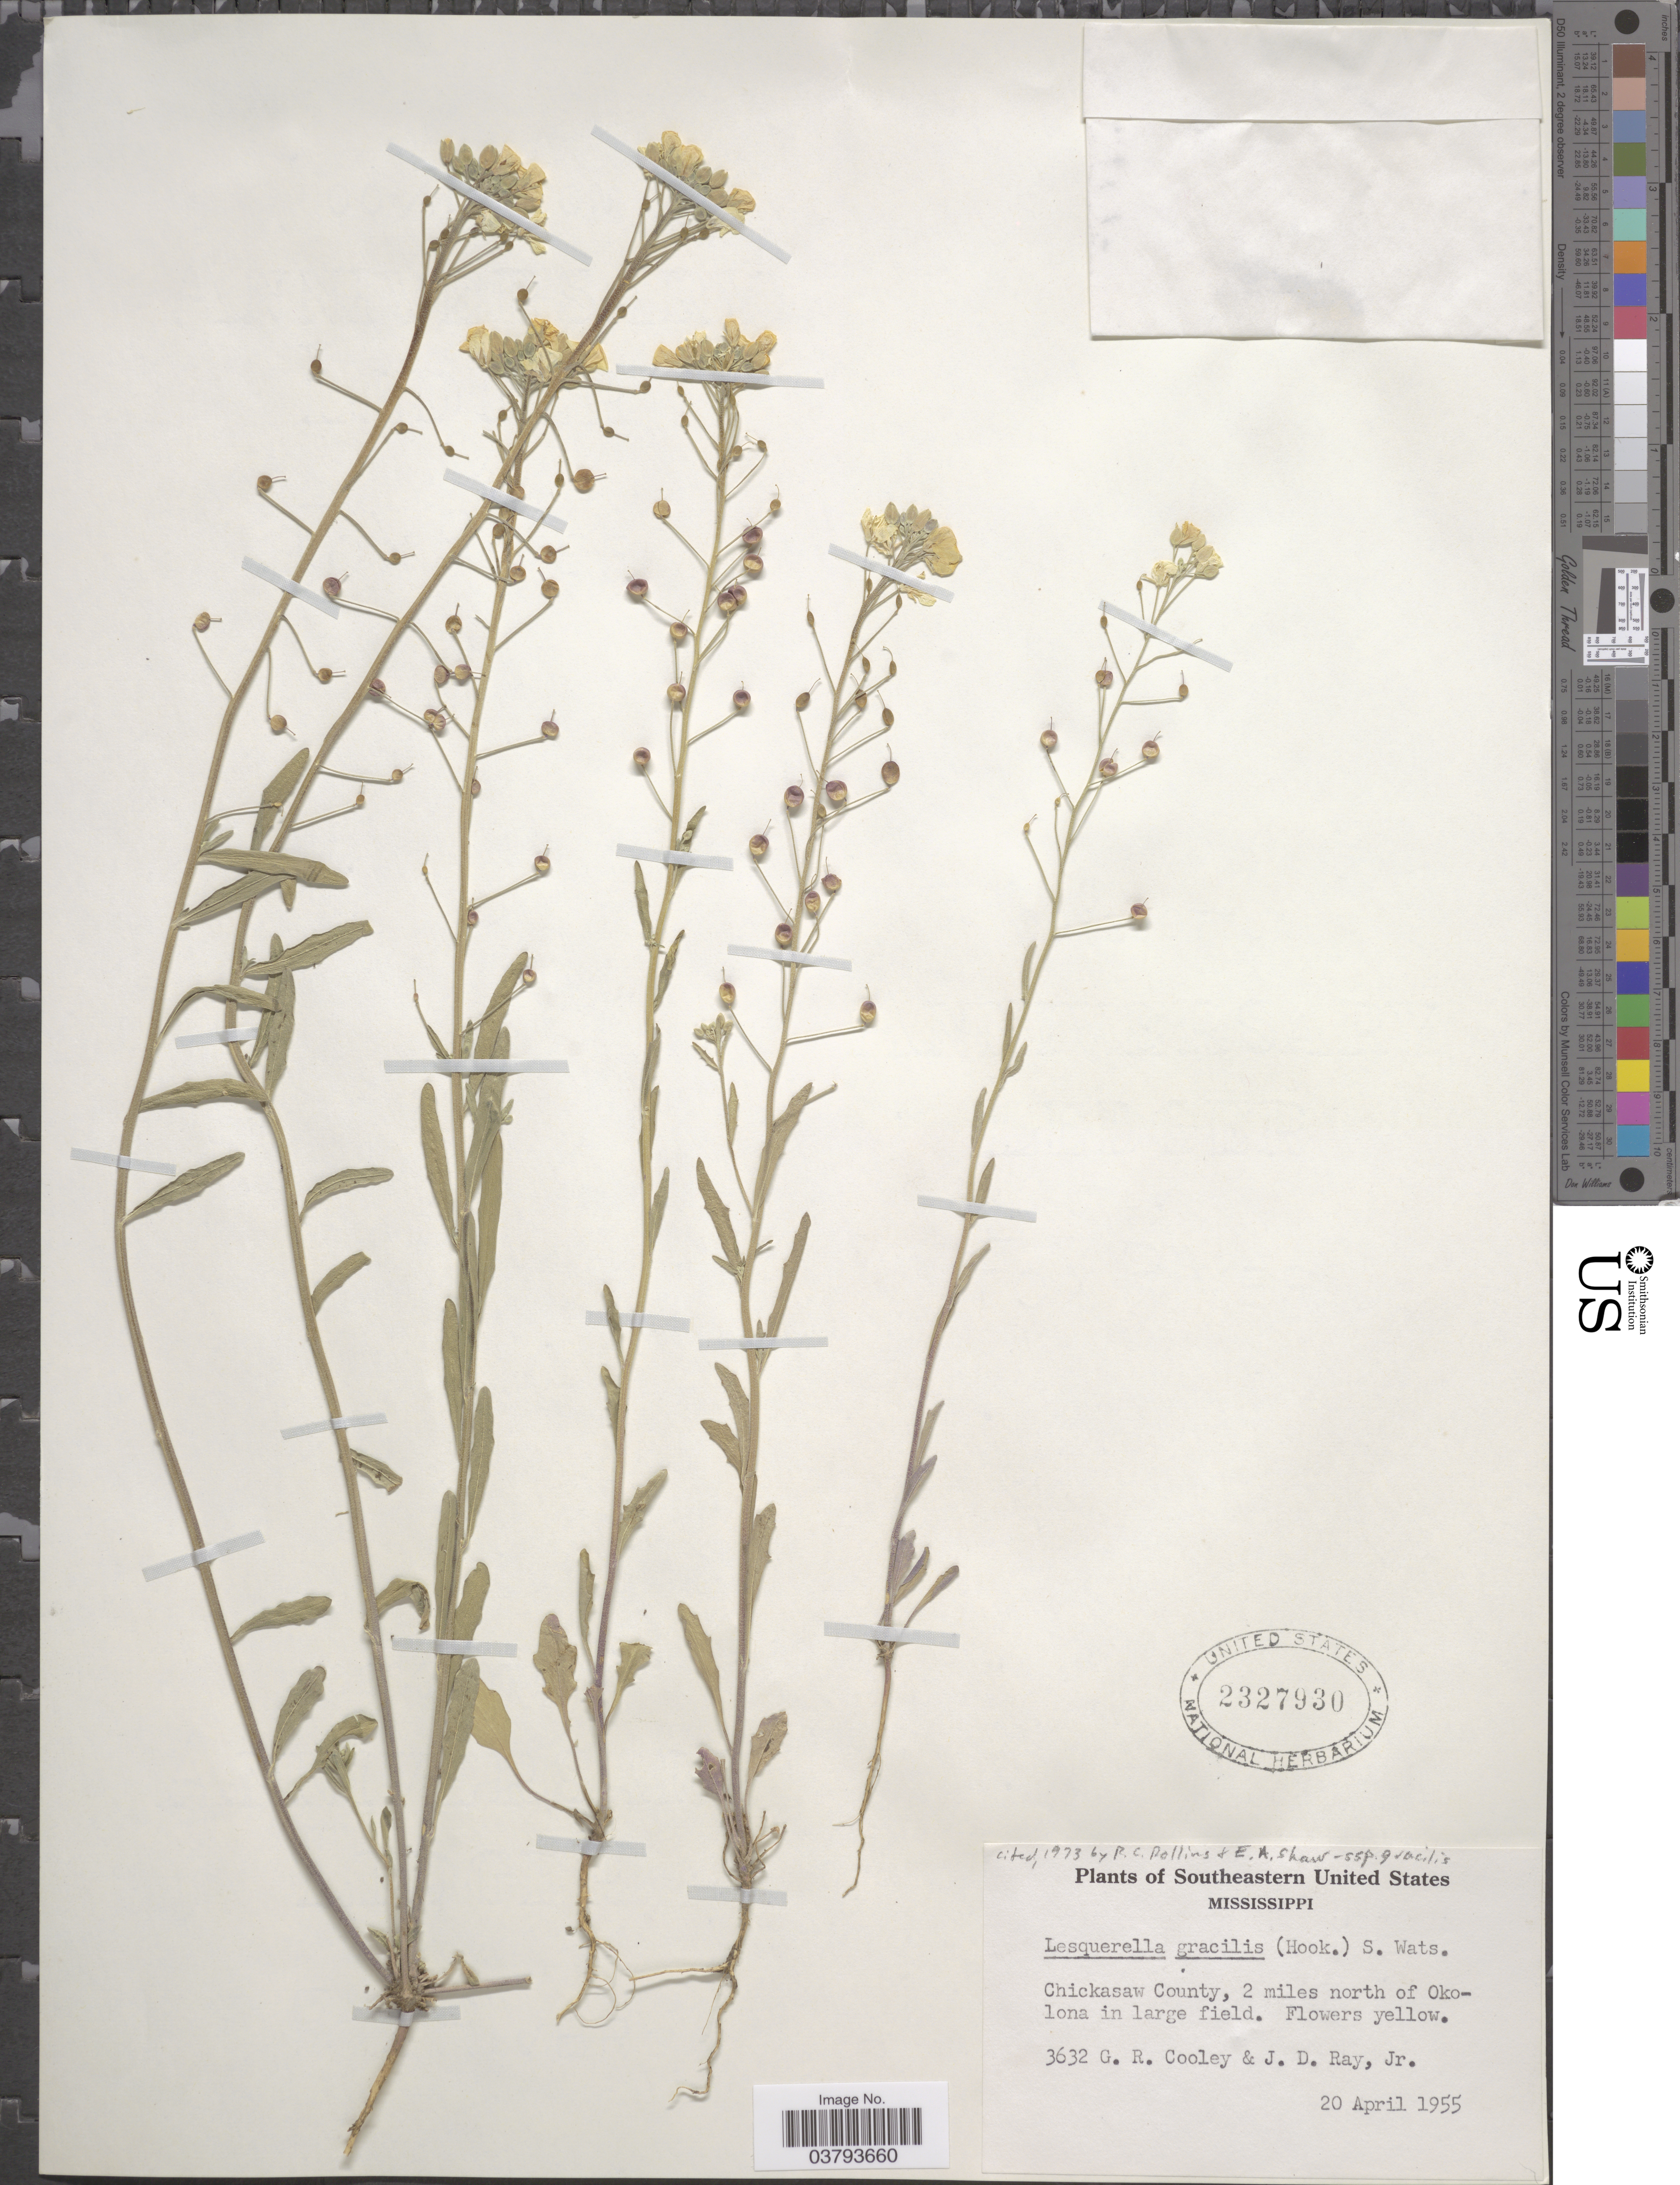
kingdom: Plantae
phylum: Tracheophyta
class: Magnoliopsida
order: Brassicales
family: Brassicaceae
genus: Lesquerella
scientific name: Lesquerella gracilis subsp. gracilis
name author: (Hook.) S. Watson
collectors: G. R. Cooley & J. D. Ray Jr.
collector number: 3632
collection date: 1955-04-20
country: United States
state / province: Mississippi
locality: Southeastern United States. Chickasaw County, 2 miles north of Okolona in large field.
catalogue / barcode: US 2327930